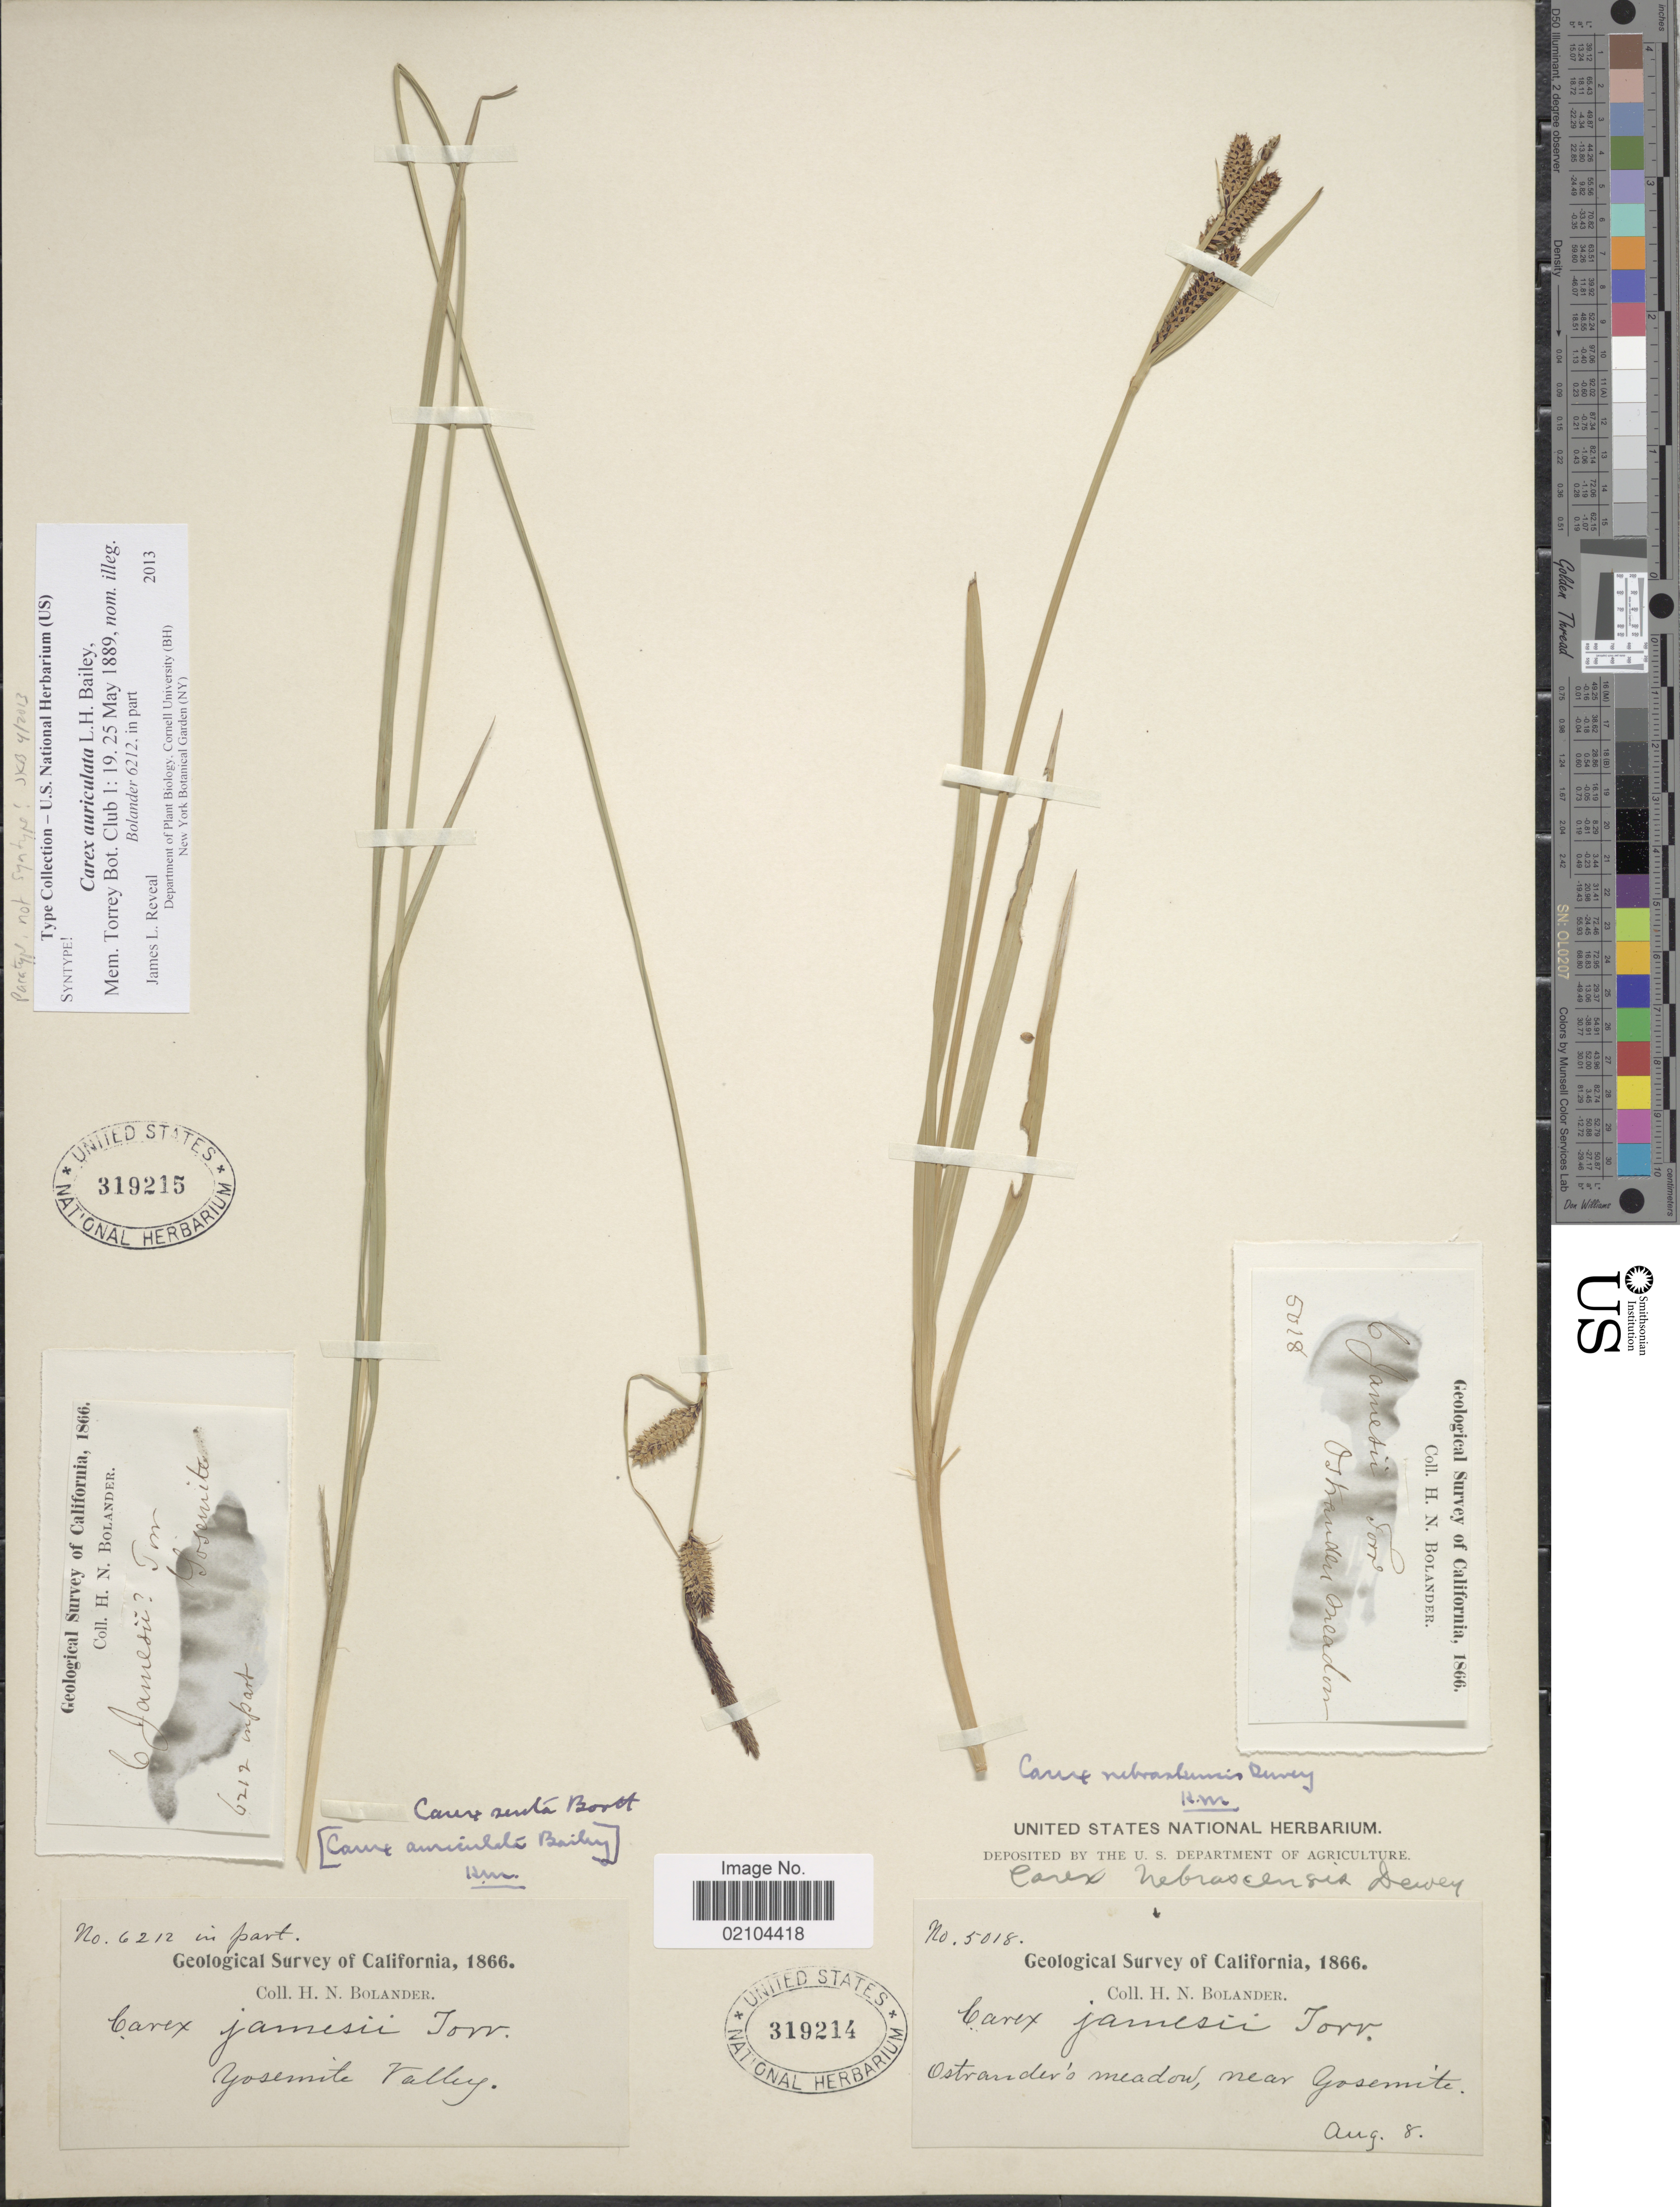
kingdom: Plantae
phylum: Tracheophyta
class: Liliopsida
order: Poales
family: Cyperaceae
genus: Carex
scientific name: Carex angustata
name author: Boott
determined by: Strong, Mark T., (BOT), Smithsonian Institution - National Museum of Natural History (UNITED STATES)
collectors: H. Bolander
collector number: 6212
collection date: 1866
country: United States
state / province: California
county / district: Mariposa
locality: Yosemite Valley.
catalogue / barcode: US 319215-2